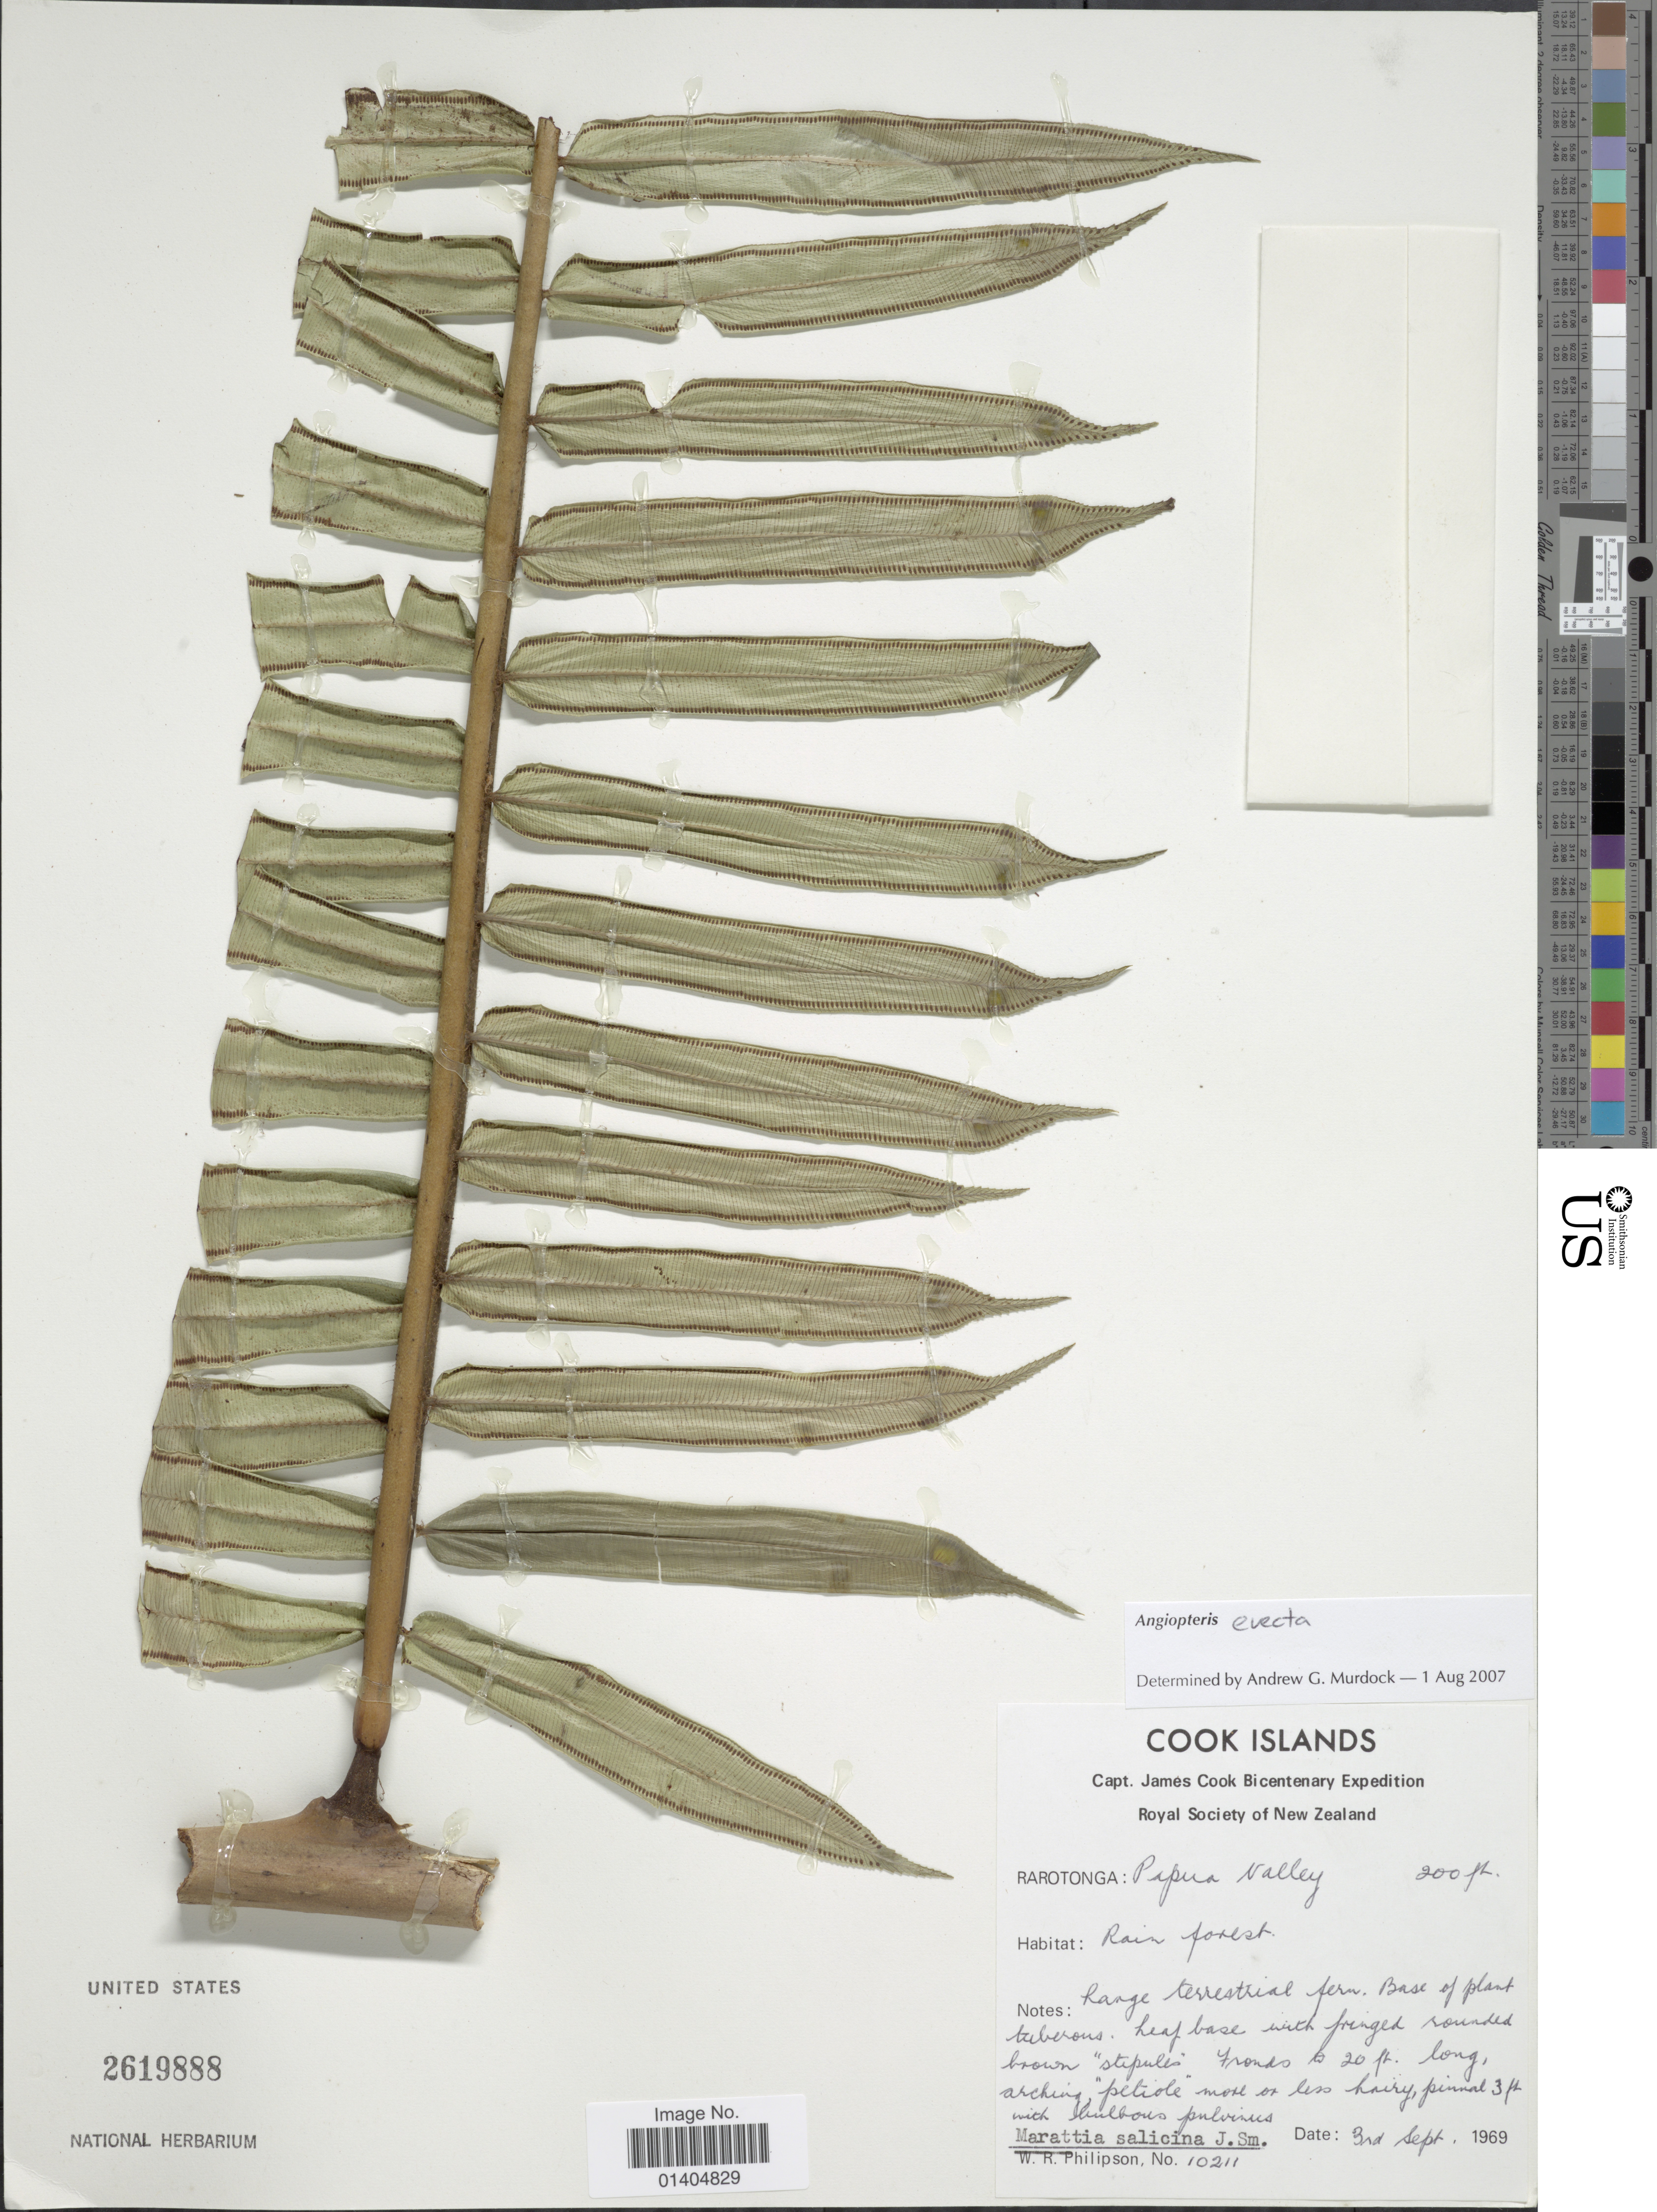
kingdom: Plantae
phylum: Tracheophyta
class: Polypodiopsida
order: Marattiales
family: Marattiaceae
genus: Angiopteris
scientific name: Angiopteris evecta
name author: (G. Forst.) Hoffm.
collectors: W. R. Philipson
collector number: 10211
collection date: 1969-09-03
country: Cook Islands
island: Rarotonga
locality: Rarotonga: Pipua Forest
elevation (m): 61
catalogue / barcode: US 2619888